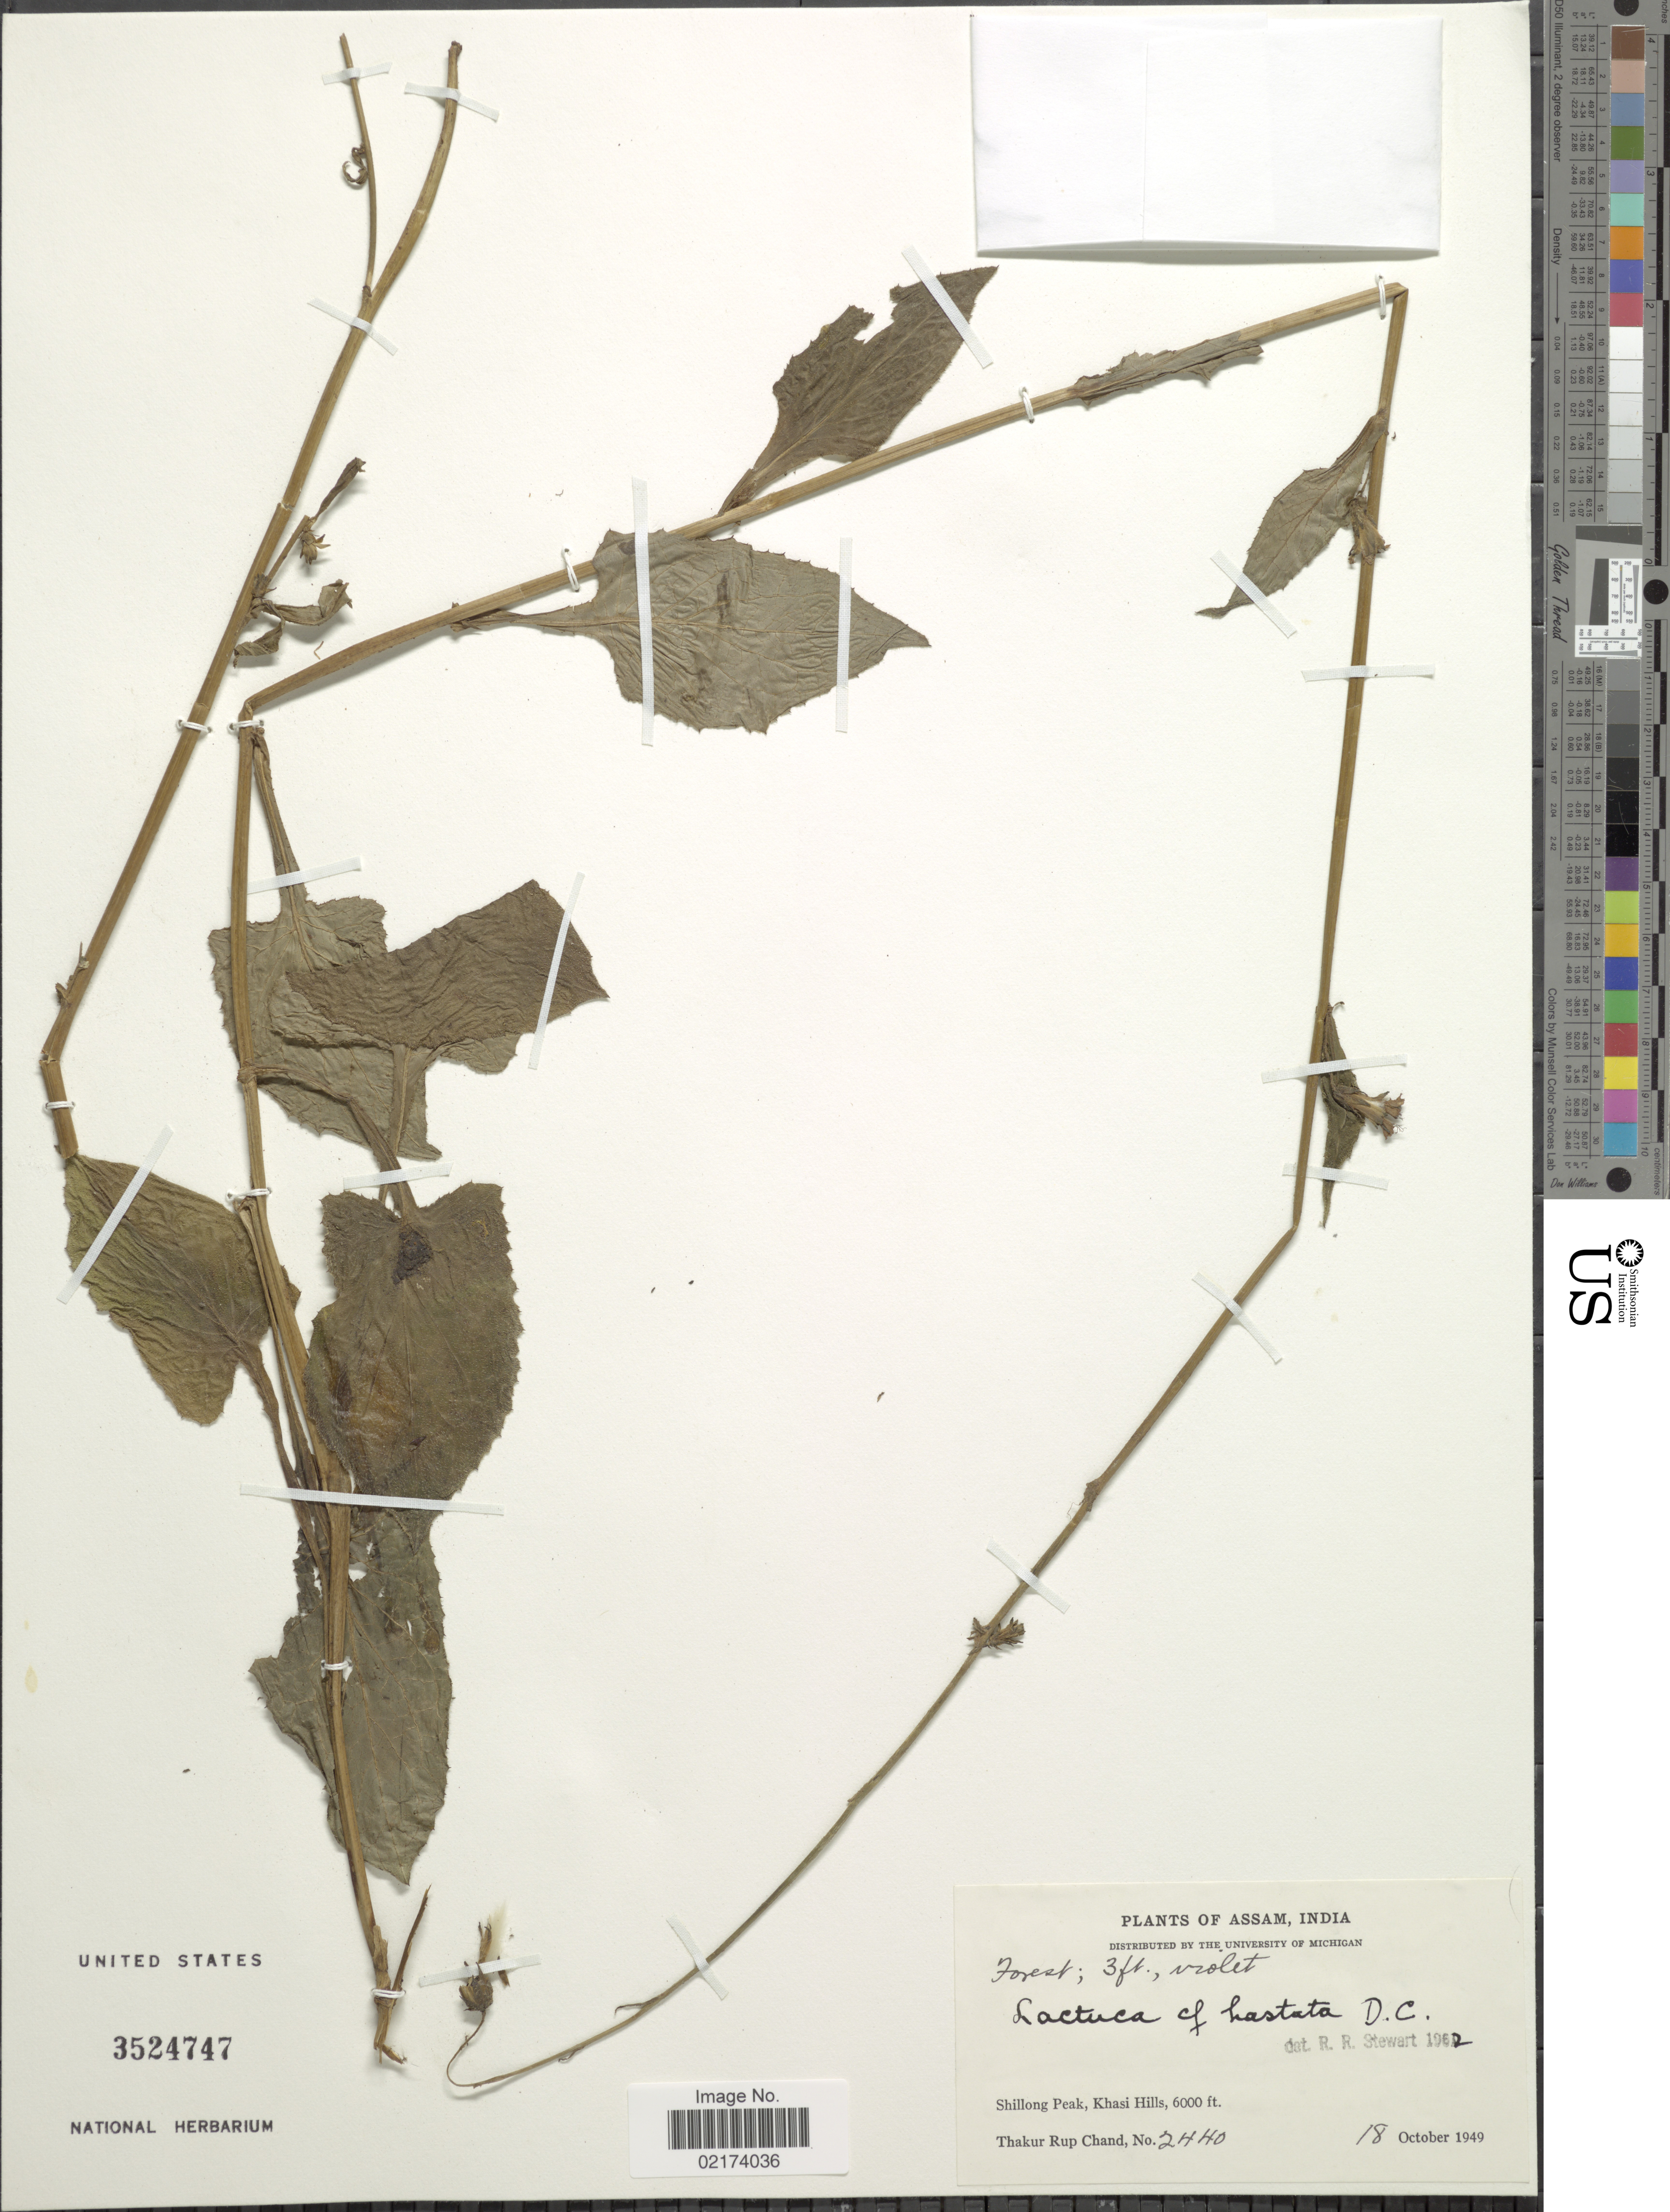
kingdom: Plantae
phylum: Tracheophyta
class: Magnoliopsida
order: Asterales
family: Asteraceae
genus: Chaetoseris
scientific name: Chaetoseris cyanea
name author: (D. Don) C. Shih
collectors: T. R. Chand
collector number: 2440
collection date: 1949-10-18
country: India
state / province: Meghalaya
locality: Shillong Peak, Khasi Hills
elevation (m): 1829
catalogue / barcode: US 3524747